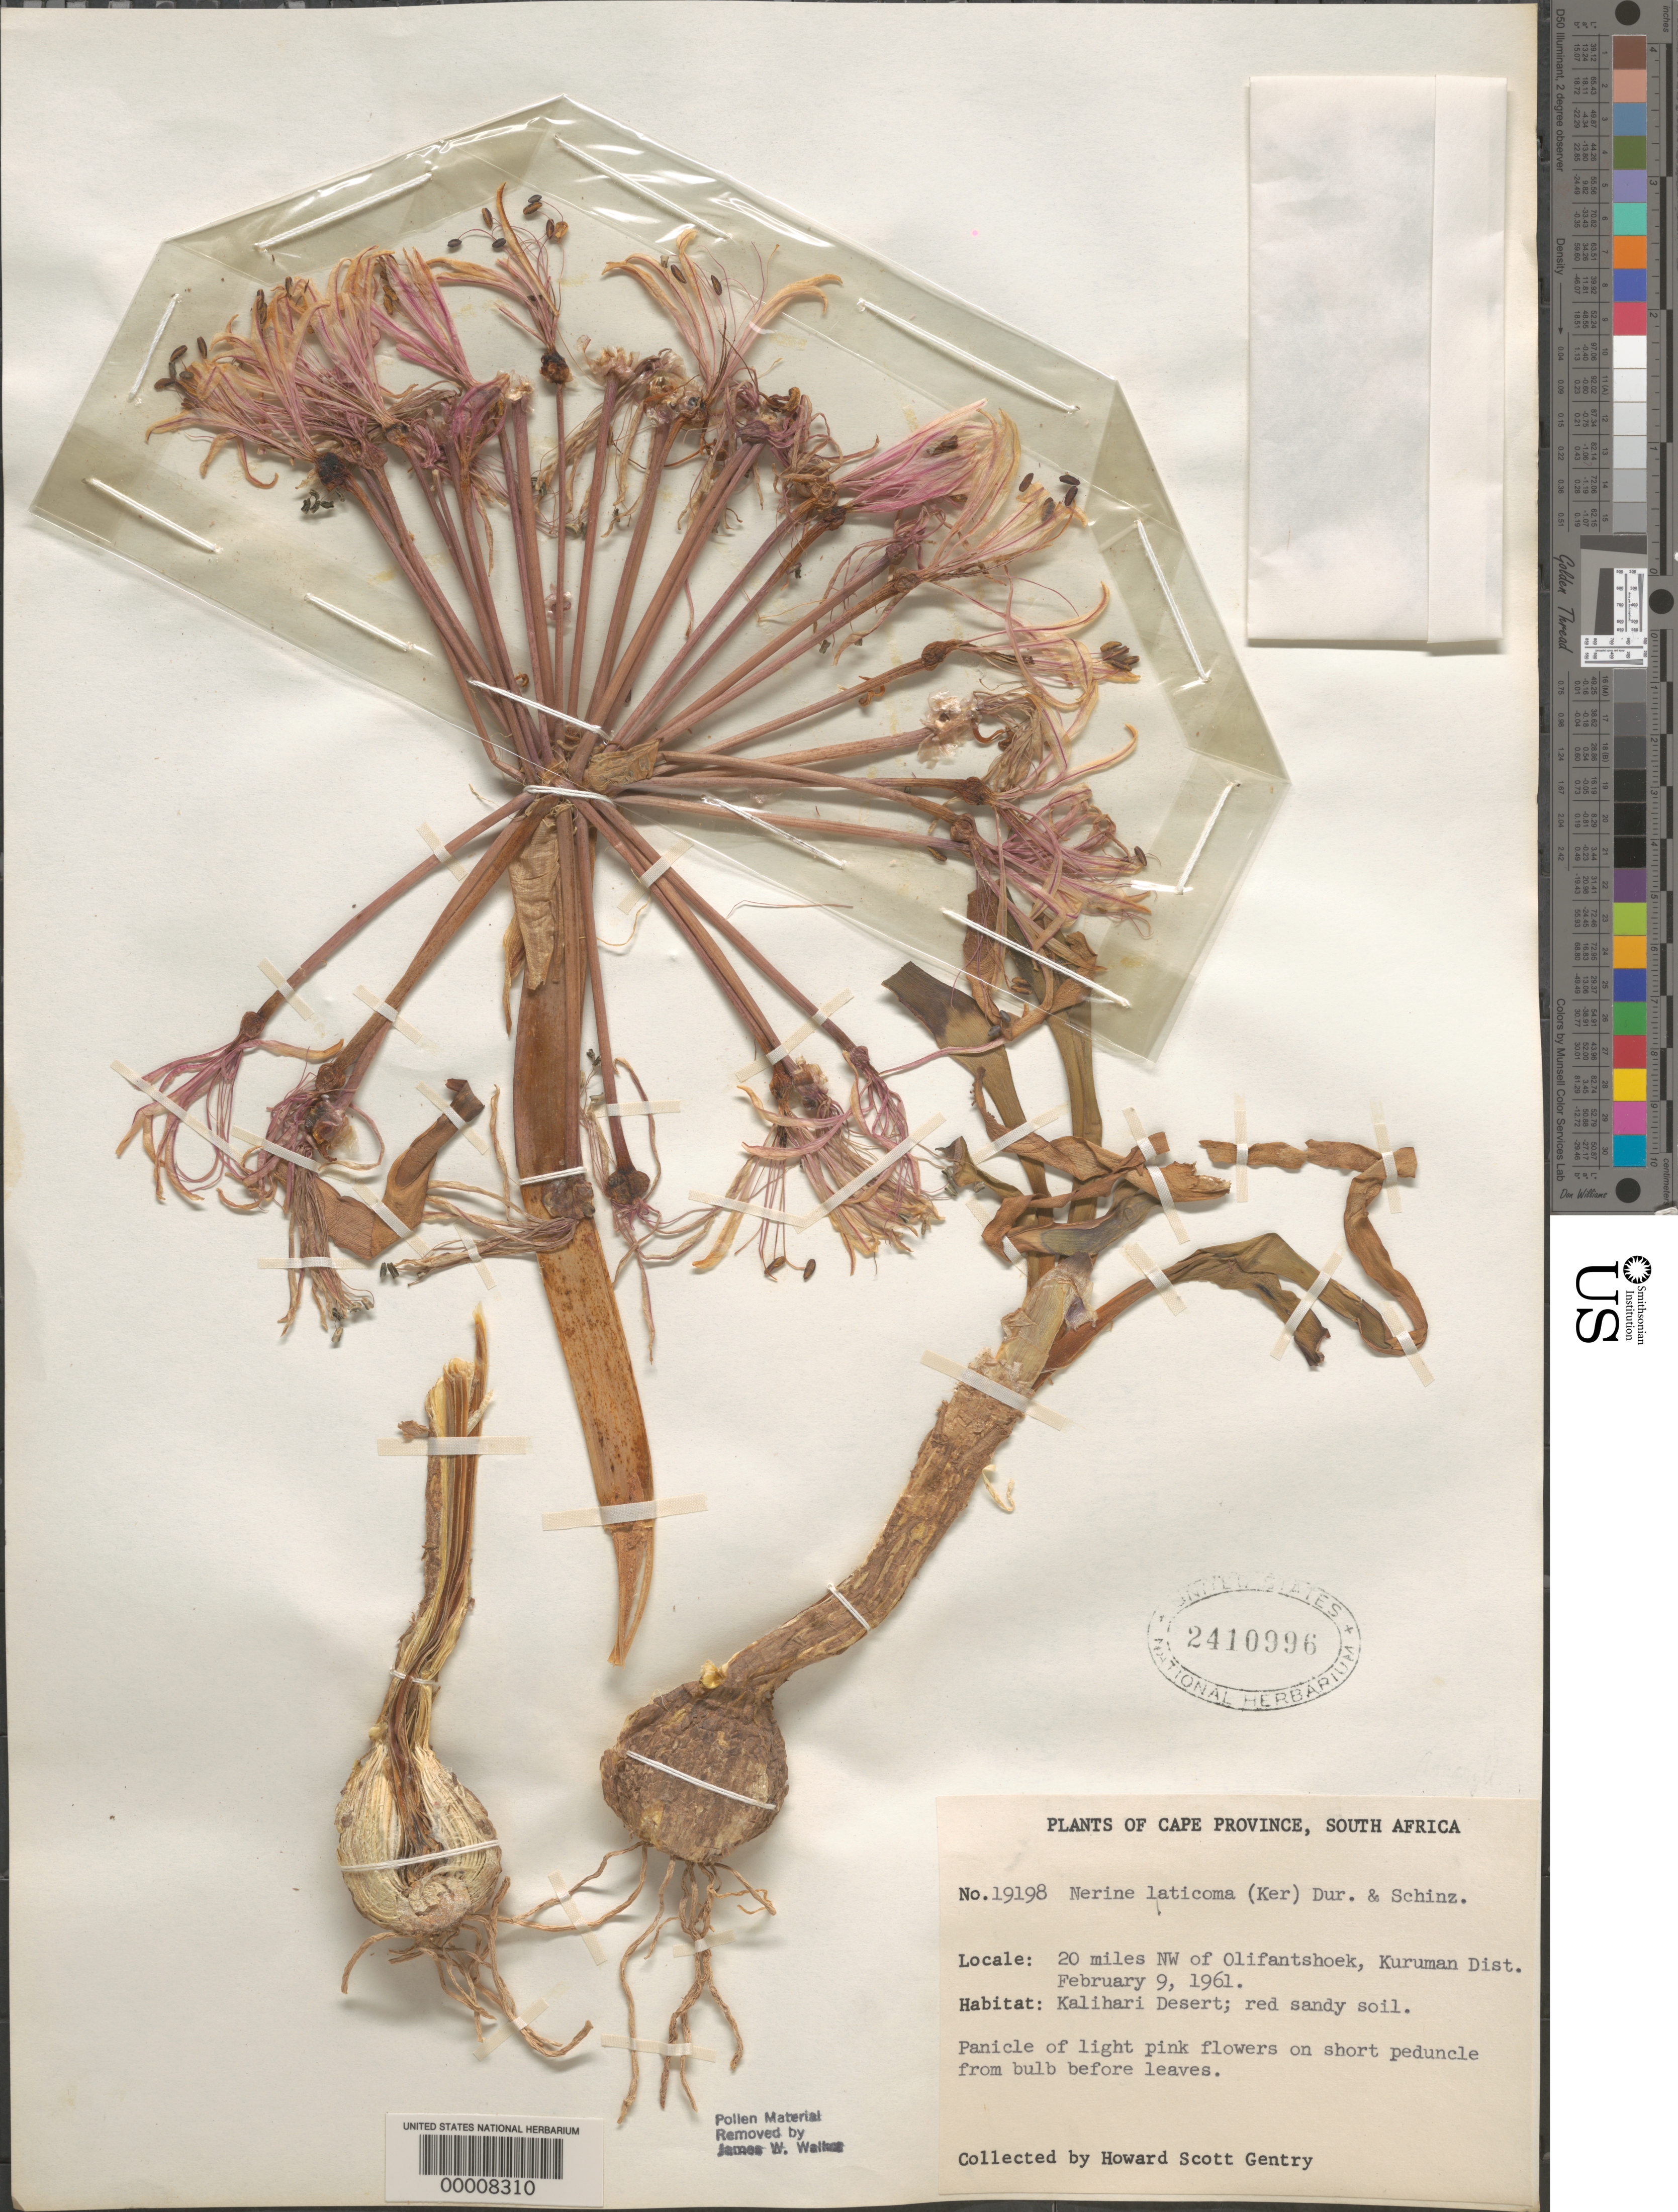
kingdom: Plantae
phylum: Tracheophyta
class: Liliopsida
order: Asparagales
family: Amaryllidaceae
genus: Nerine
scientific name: Nerine laticoma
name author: (Ker Gawl.) Durand & Schinz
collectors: H. S. Gentry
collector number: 19198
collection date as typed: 09 Feb 1961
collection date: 1961-02-09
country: South Africa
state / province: Northern Cape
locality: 20 mi. nw of olifantshoek. Kuruman Dist.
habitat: Kalihari desert, red sandy soil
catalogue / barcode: US 2410996